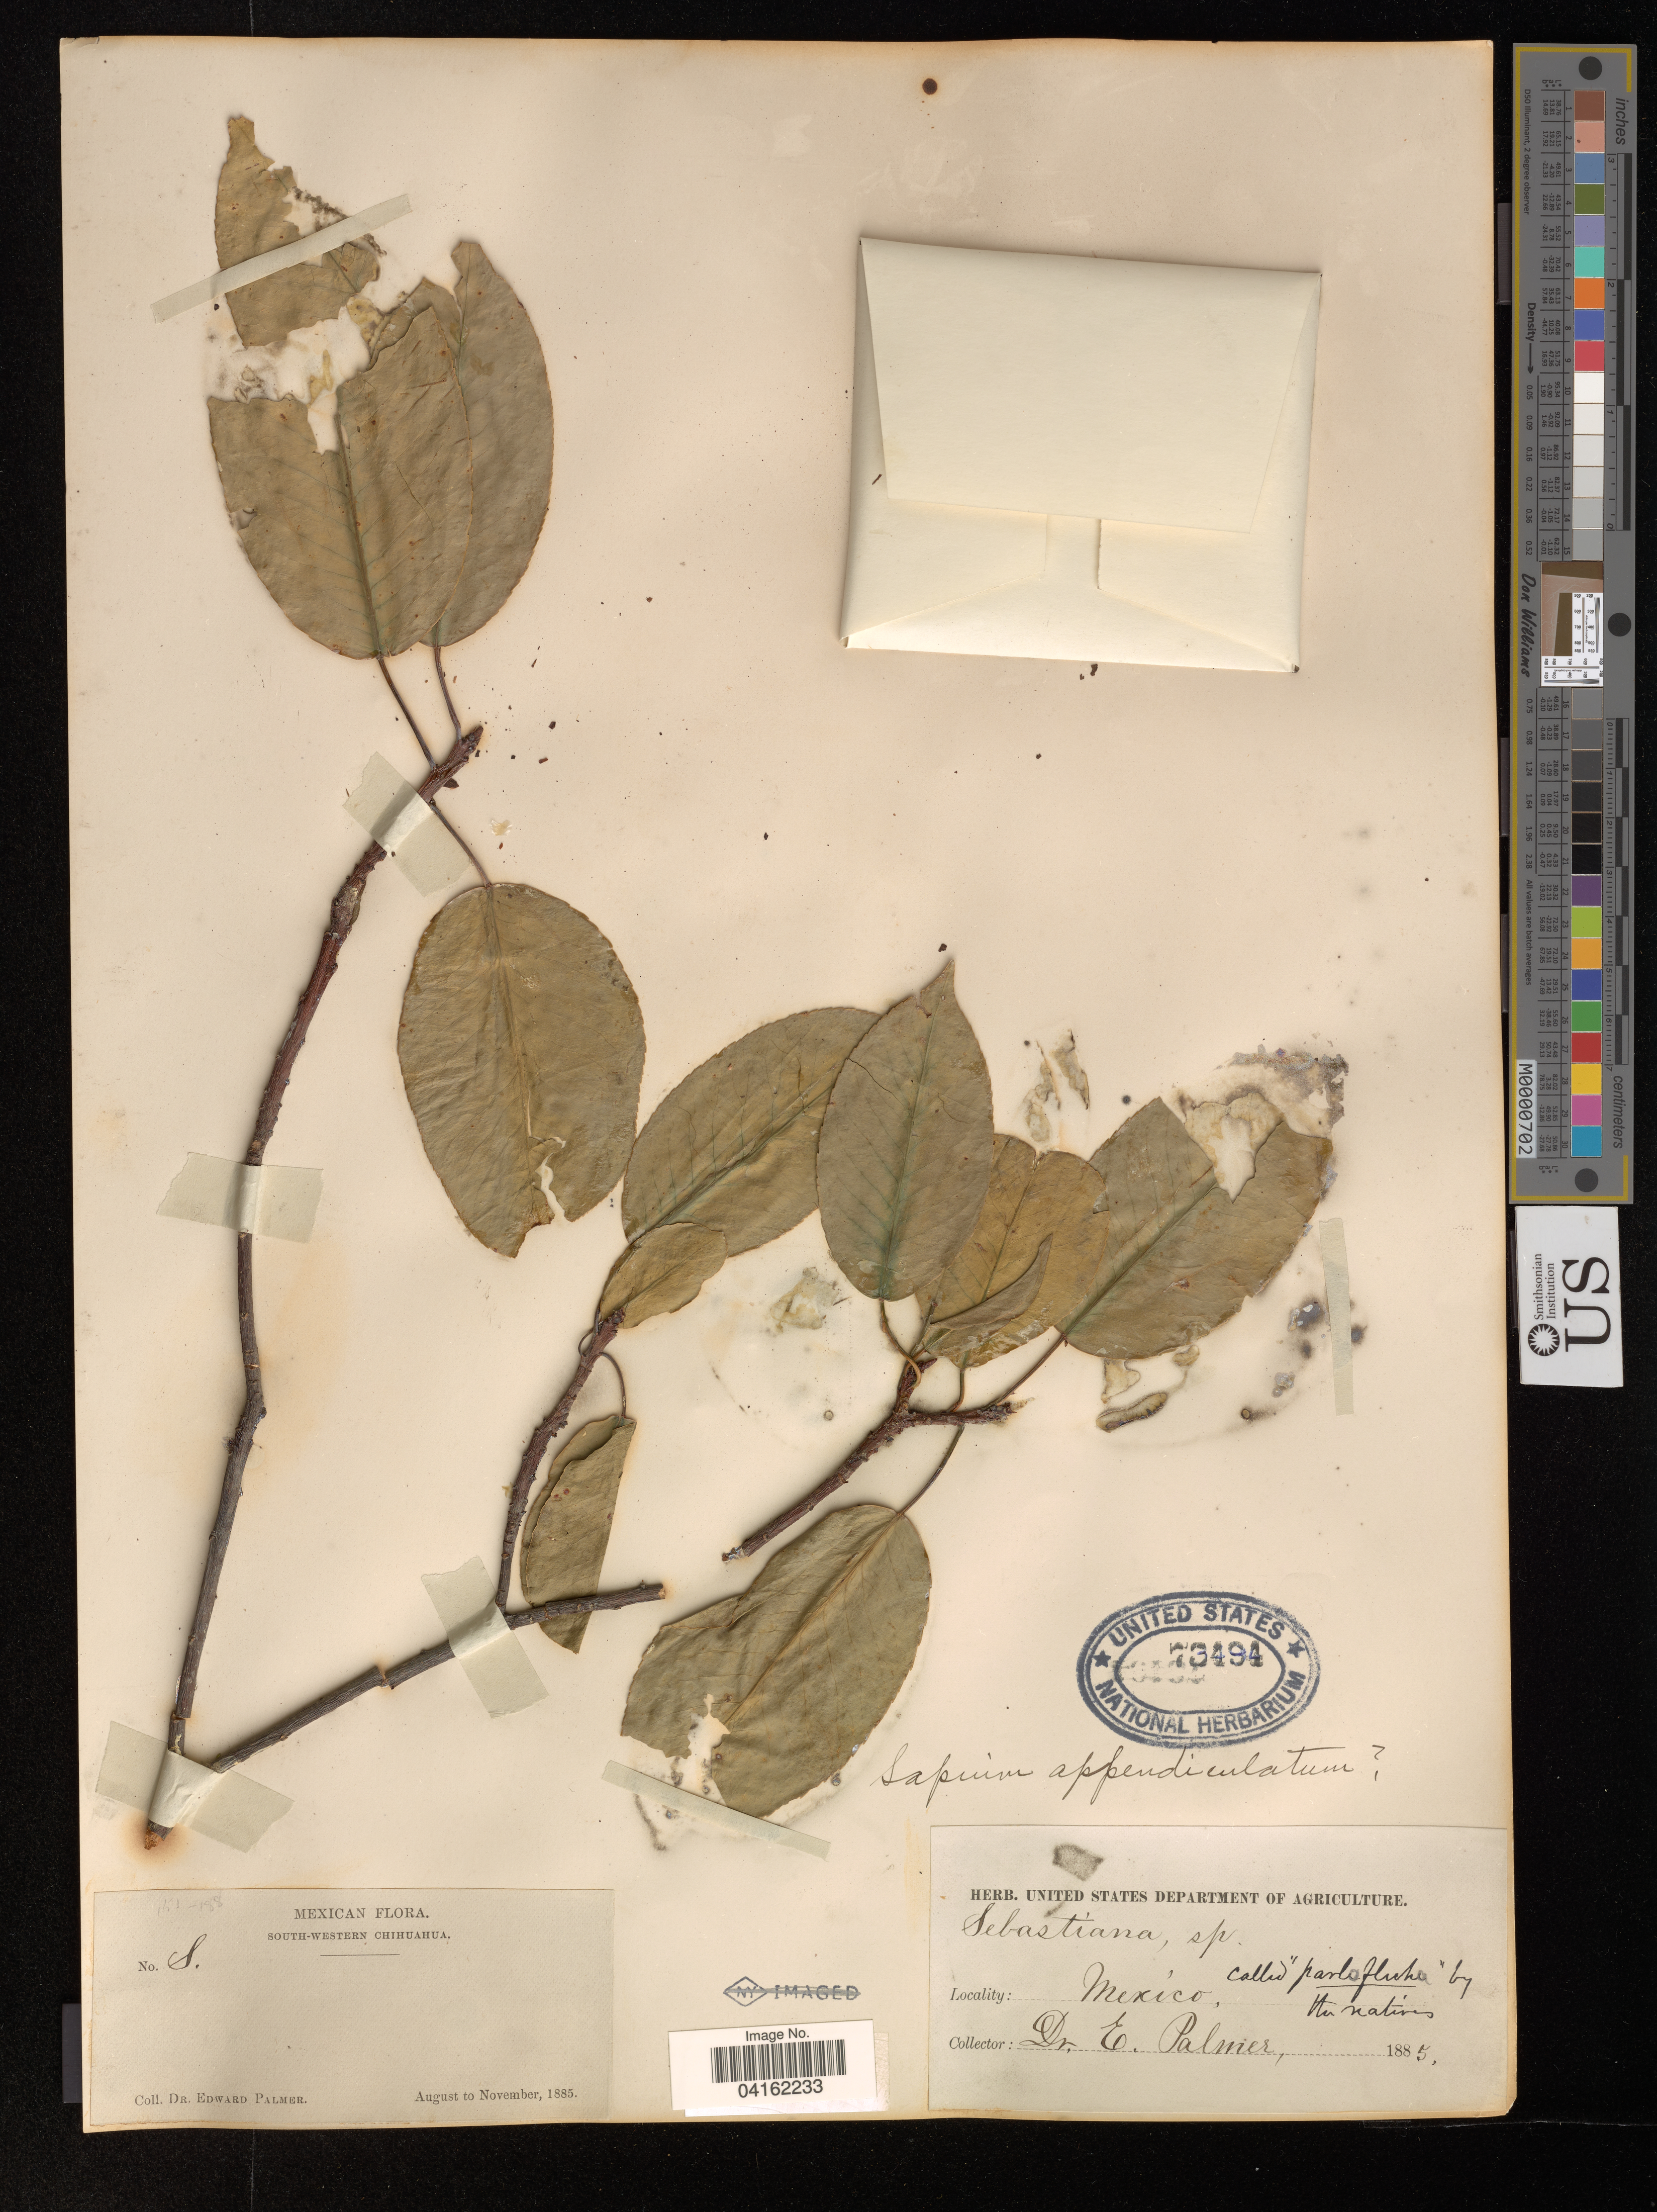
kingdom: Plantae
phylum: Tracheophyta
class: Magnoliopsida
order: Malpighiales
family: Euphorbiaceae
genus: Sebastiania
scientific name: Sebastiania sp.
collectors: E. Palmer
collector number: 8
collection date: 1885-08/1885-11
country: Mexico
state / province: Chihuahua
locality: South-Western Chihuahua.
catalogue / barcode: US 73494